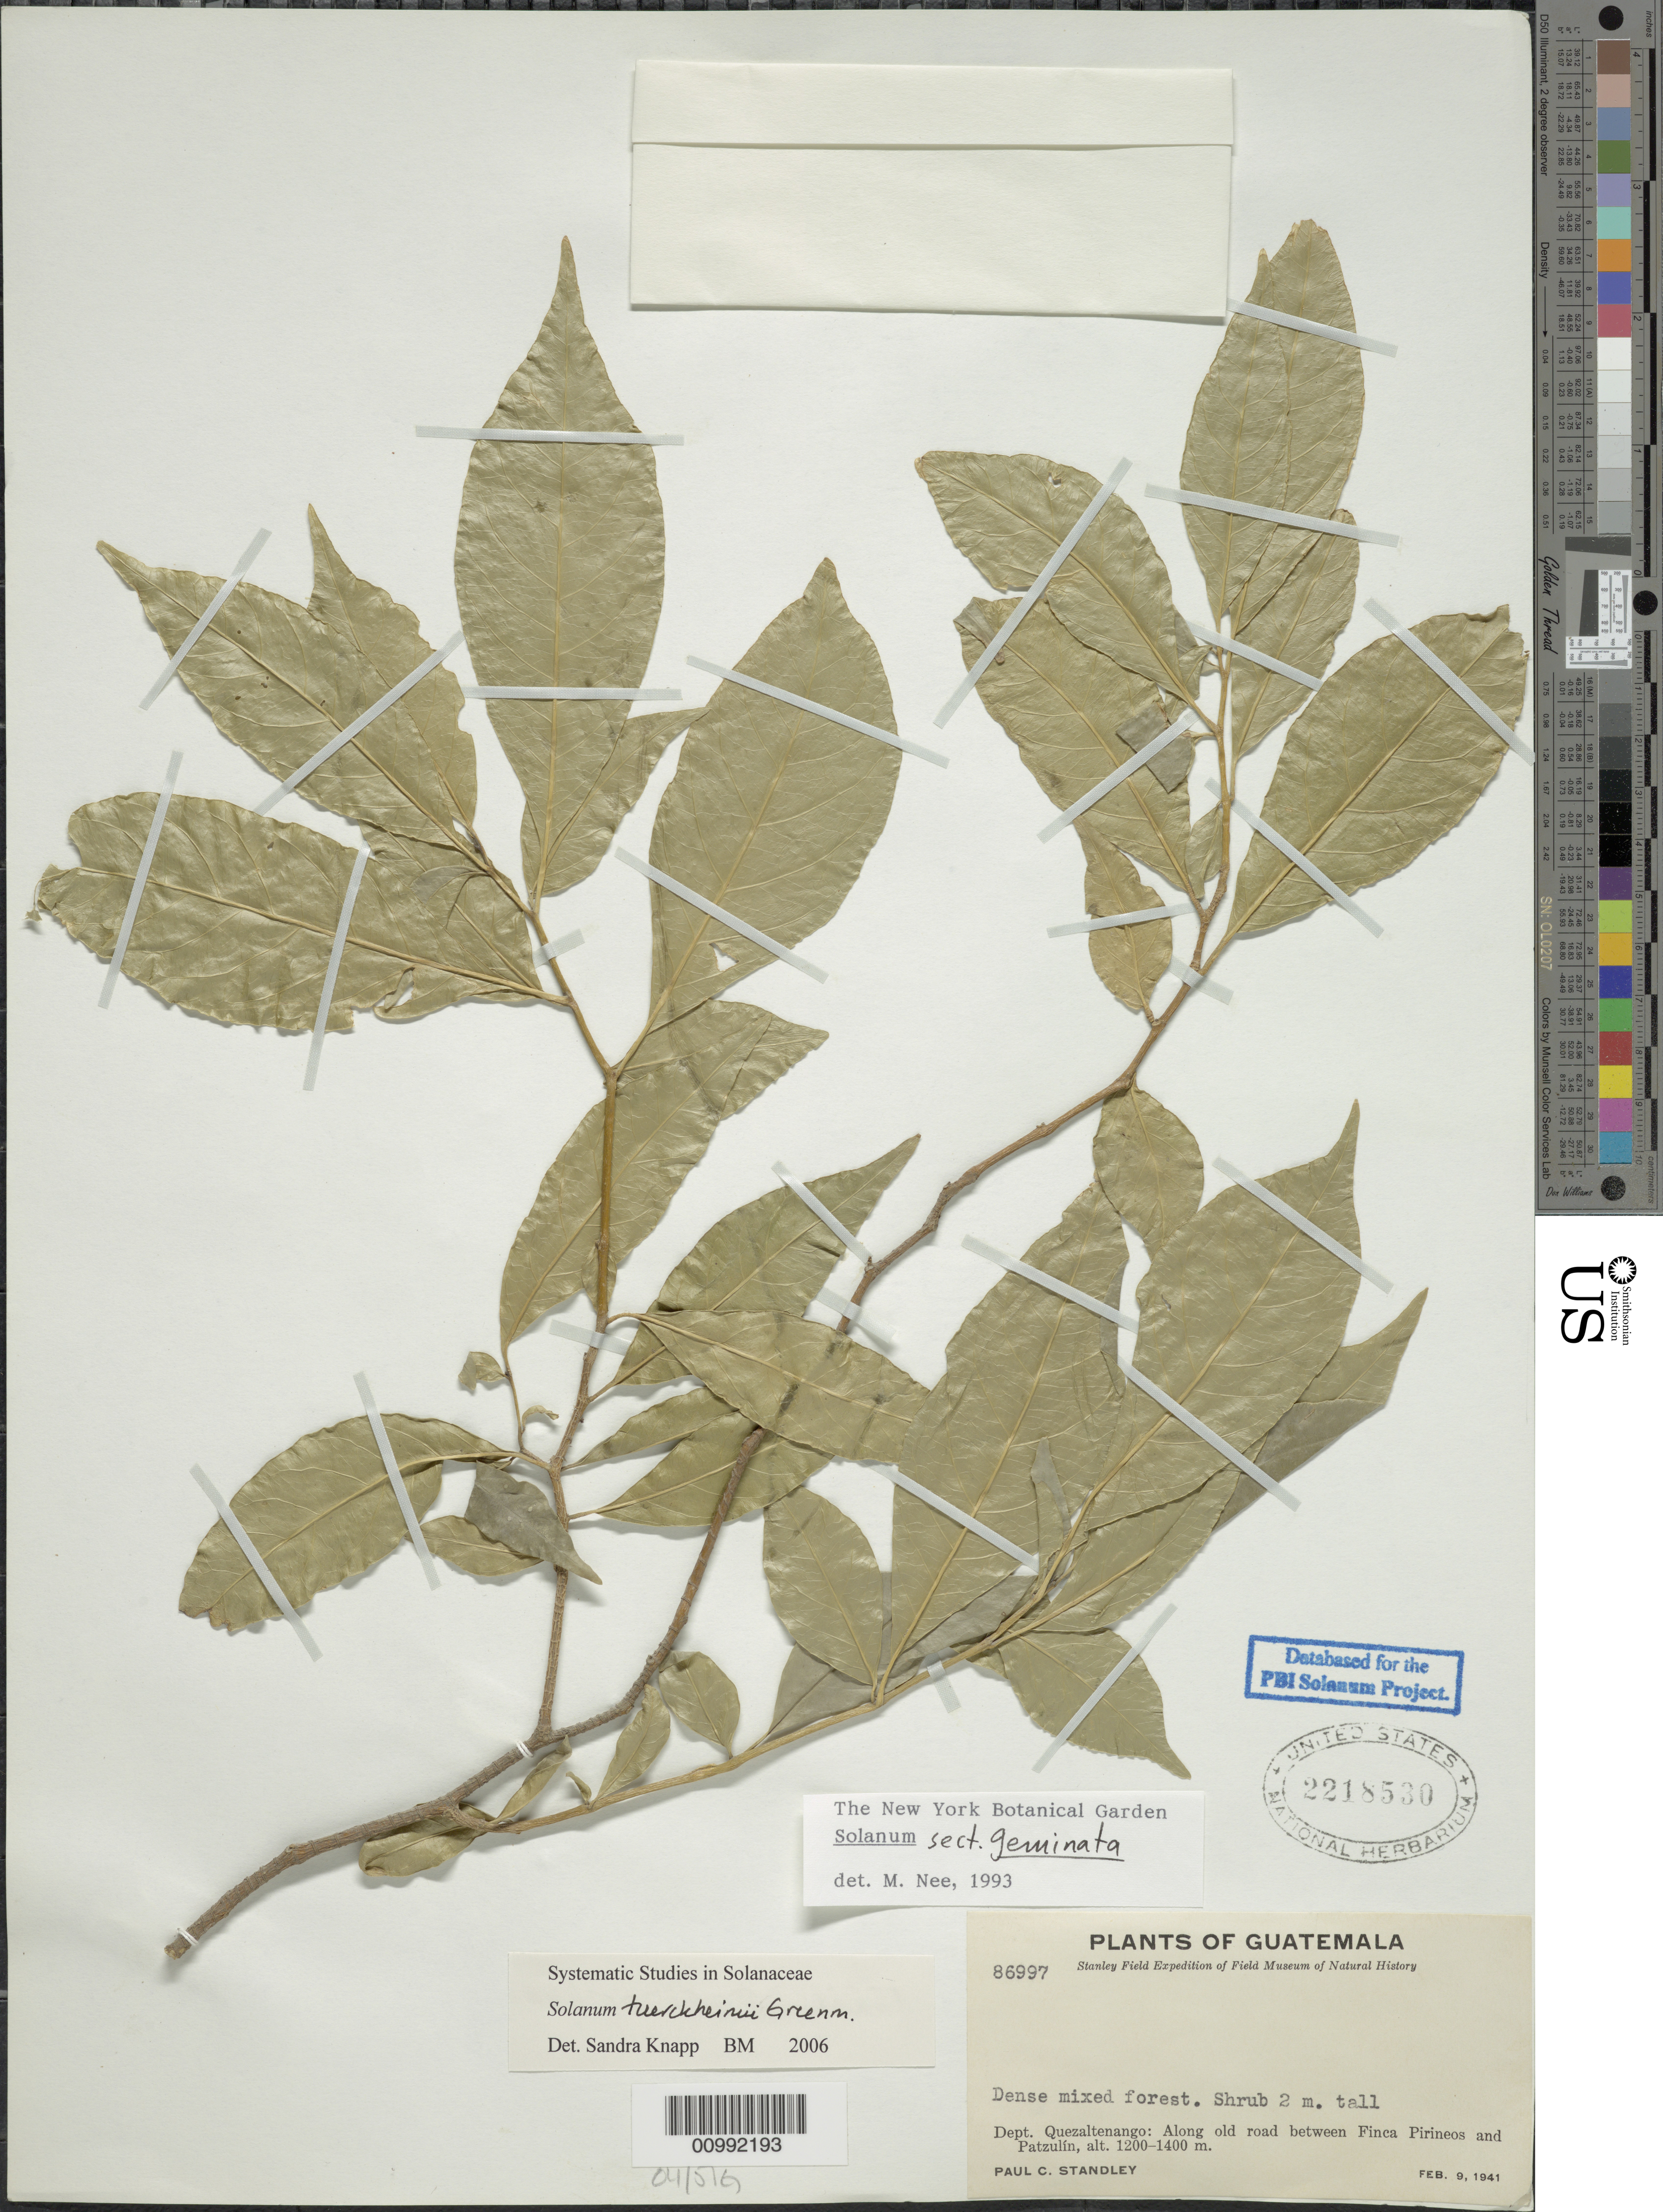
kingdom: Plantae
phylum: Tracheophyta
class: Magnoliopsida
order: Solanales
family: Solanaceae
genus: Solanum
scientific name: Solanum tuerckheimii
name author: Greenm. ex Donn. Sm.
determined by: Knapp, S. D.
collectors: P. C. Standley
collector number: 86997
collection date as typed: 9 Feb 1941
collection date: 1941-02-09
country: Guatemala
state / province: Quetzaltenango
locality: along old road between Finca Pinineos and Patzulín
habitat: dense mixed forest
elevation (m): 1200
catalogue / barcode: US 2218530